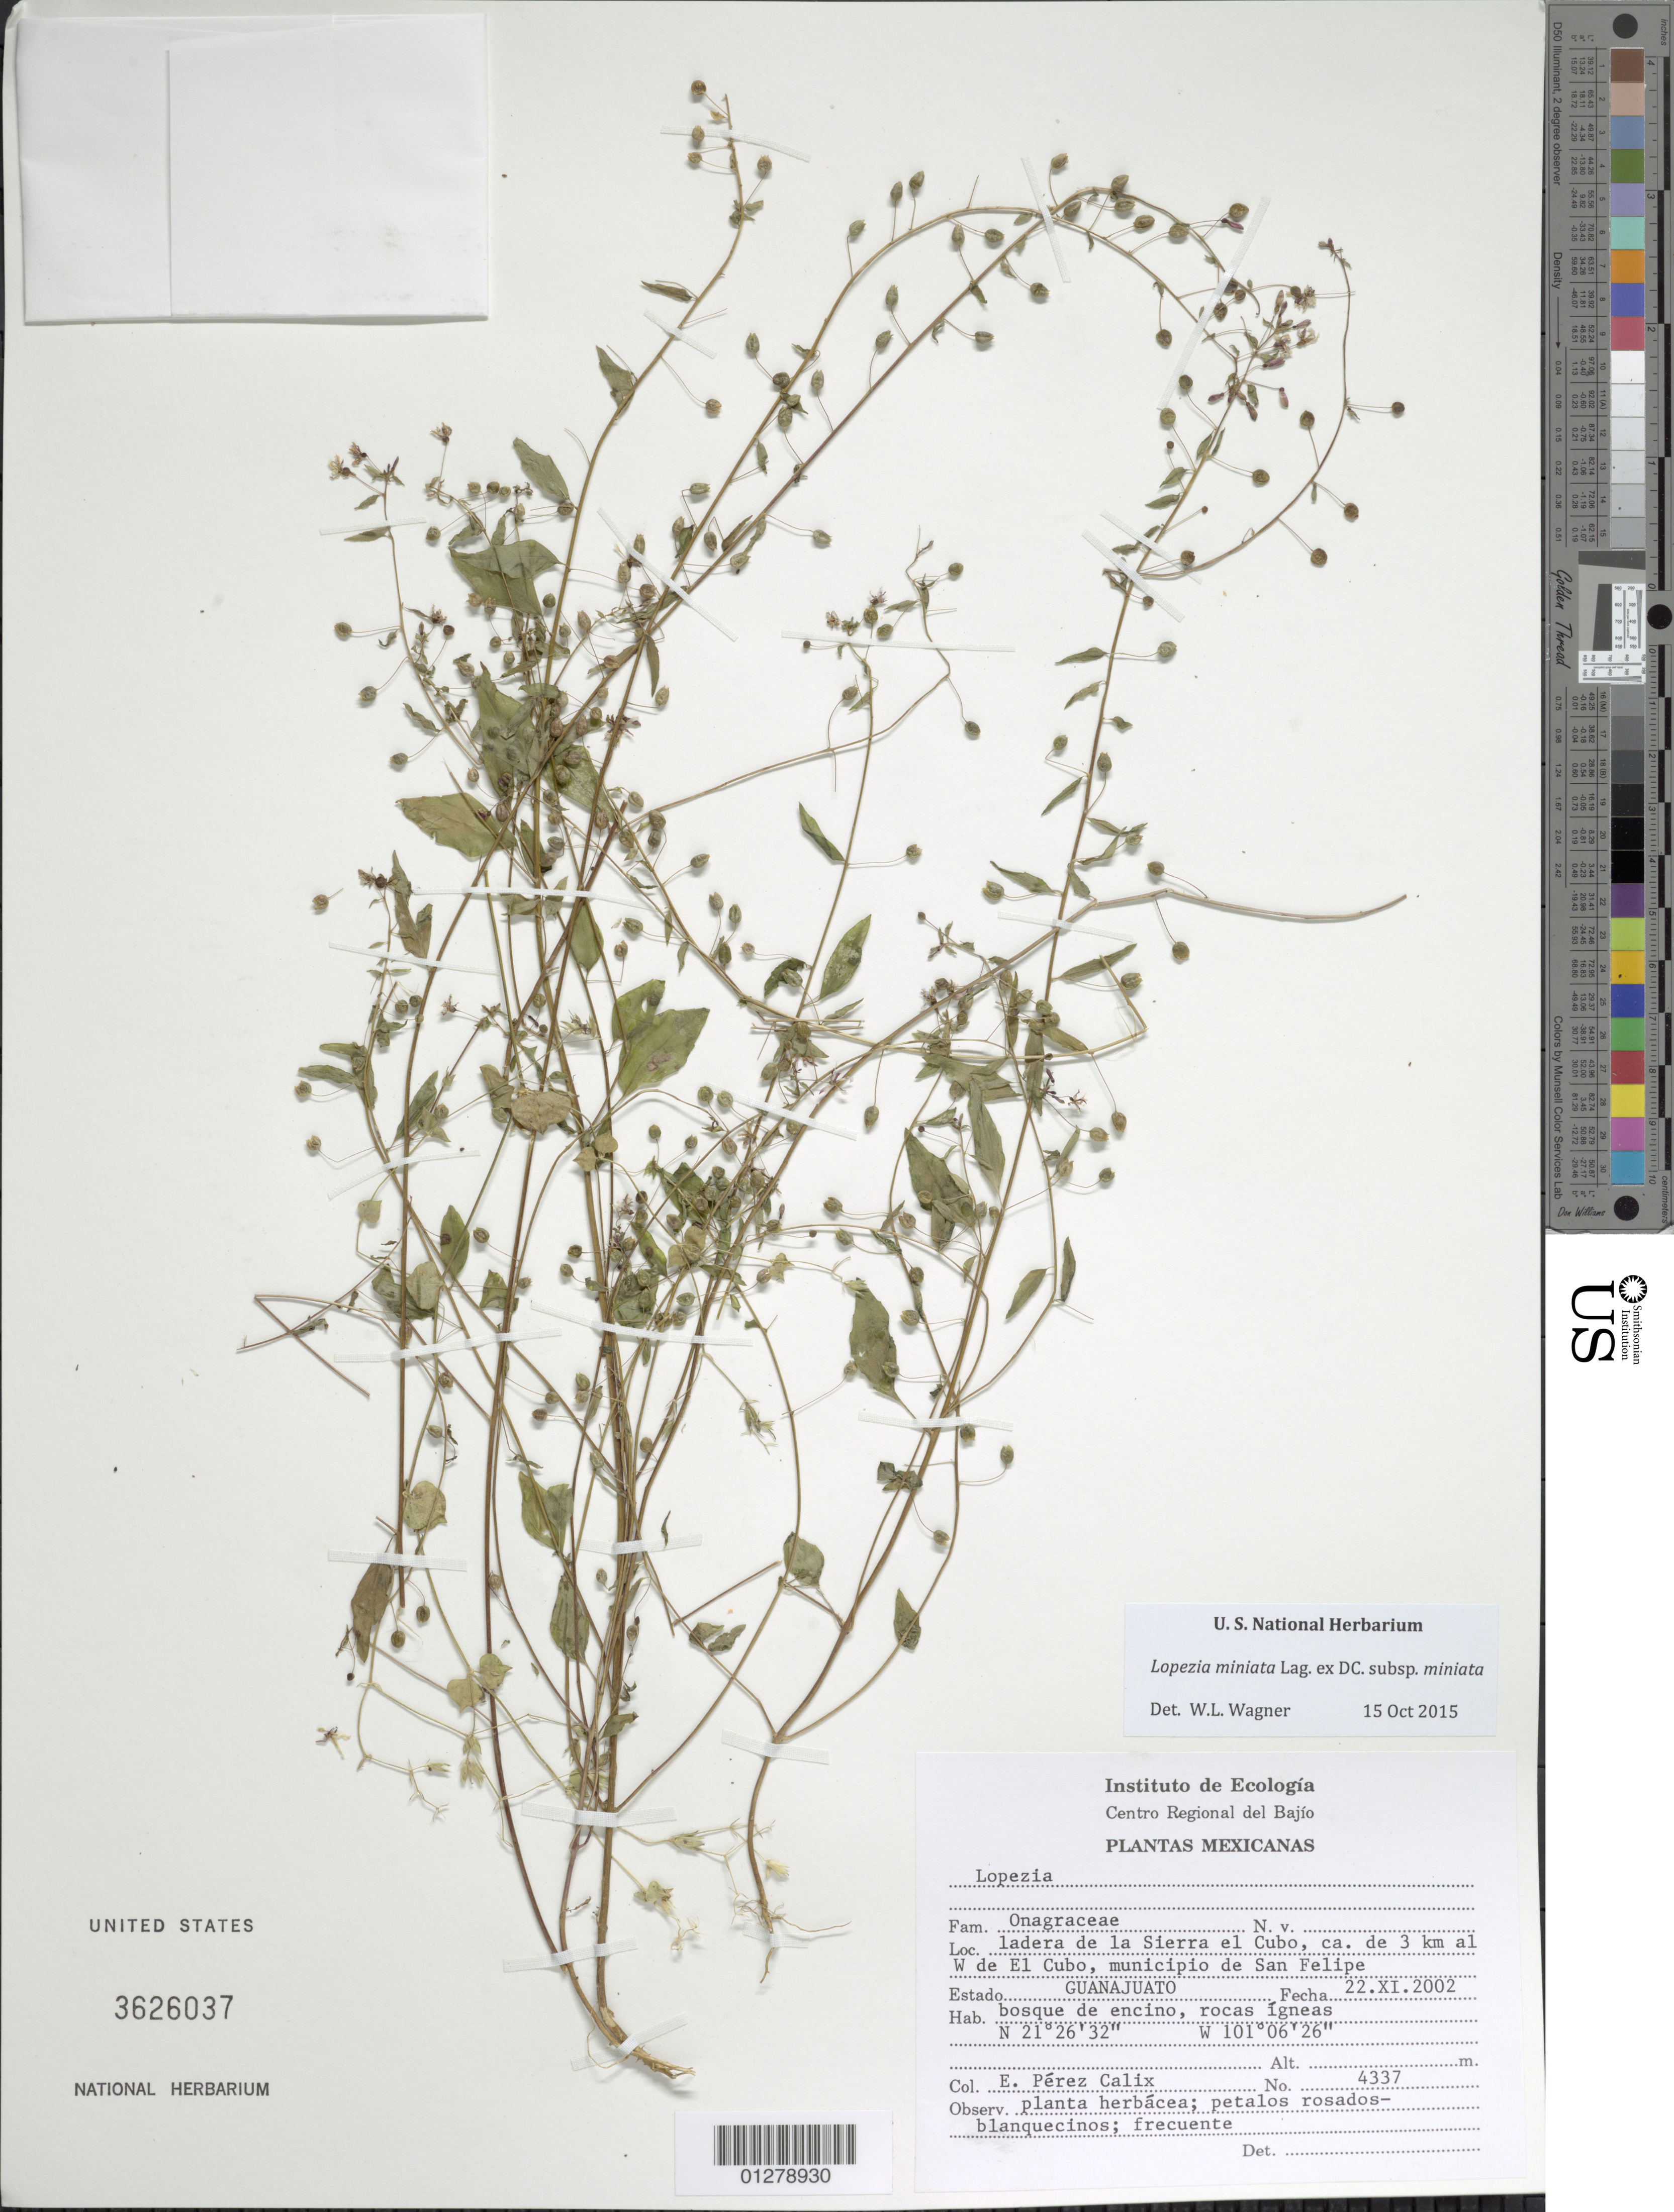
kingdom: Plantae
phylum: Tracheophyta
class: Magnoliopsida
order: Myrtales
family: Onagraceae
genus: Lopezia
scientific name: Lopezia miniata subsp. miniata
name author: Lag. ex DC.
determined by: Wagner, W. L., (BOT), Smithsonian Institution - National Museum of Natural History (UNITED STATES)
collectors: E. Perez-Calix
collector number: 4337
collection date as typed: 22.XI.2002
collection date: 2002-11-22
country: Mexico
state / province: Guanajuato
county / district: San Felipe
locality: Ladera de la Sierra el Cubo, ca. de 3 km al W de El Cubo.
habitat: Bosque de encino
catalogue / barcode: US 3626037